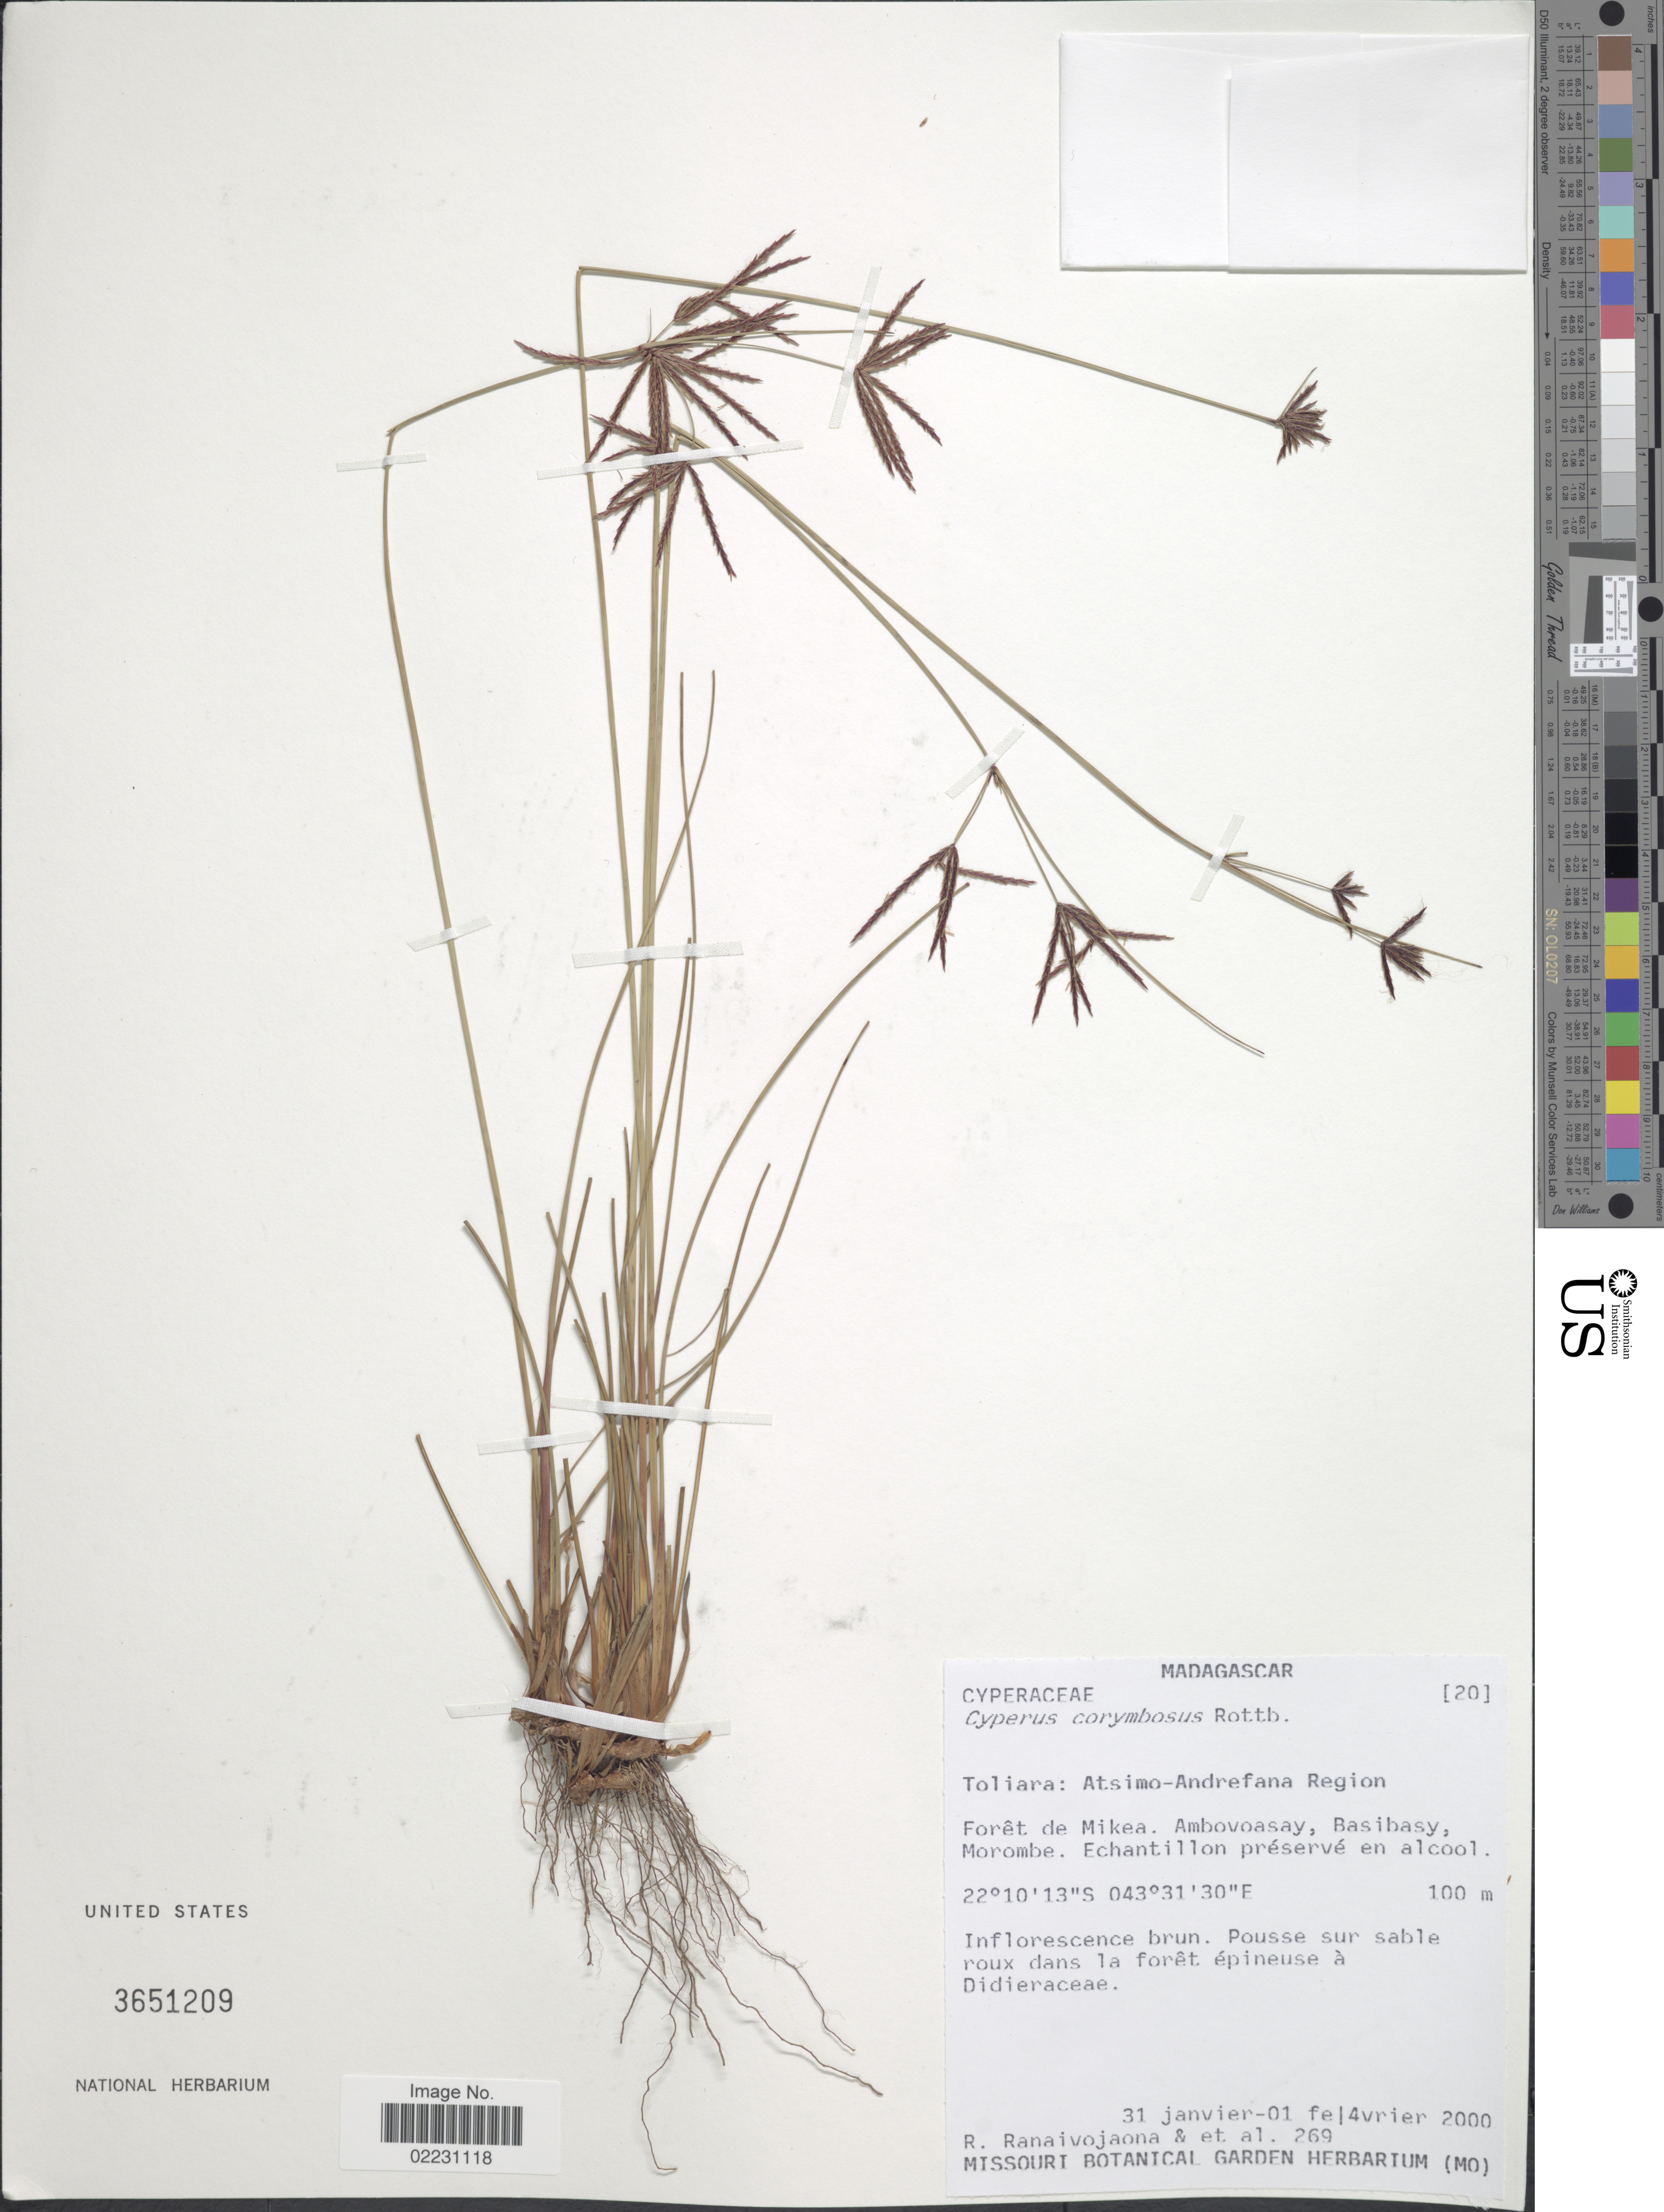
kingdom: Plantae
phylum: Tracheophyta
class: Liliopsida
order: Poales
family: Cyperaceae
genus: Cyperus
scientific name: Cyperus corymbosus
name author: Rottb.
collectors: R. Ranaivojaona & et al.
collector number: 269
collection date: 2000-01-31/2000-02-01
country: Madagascar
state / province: Atsimo-Andrefana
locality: Toliara: Atsimo - Andrefana Region, Foret de Mikea. Ambovoasay, Basibasy, Morombe.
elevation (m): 100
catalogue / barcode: US 3651209